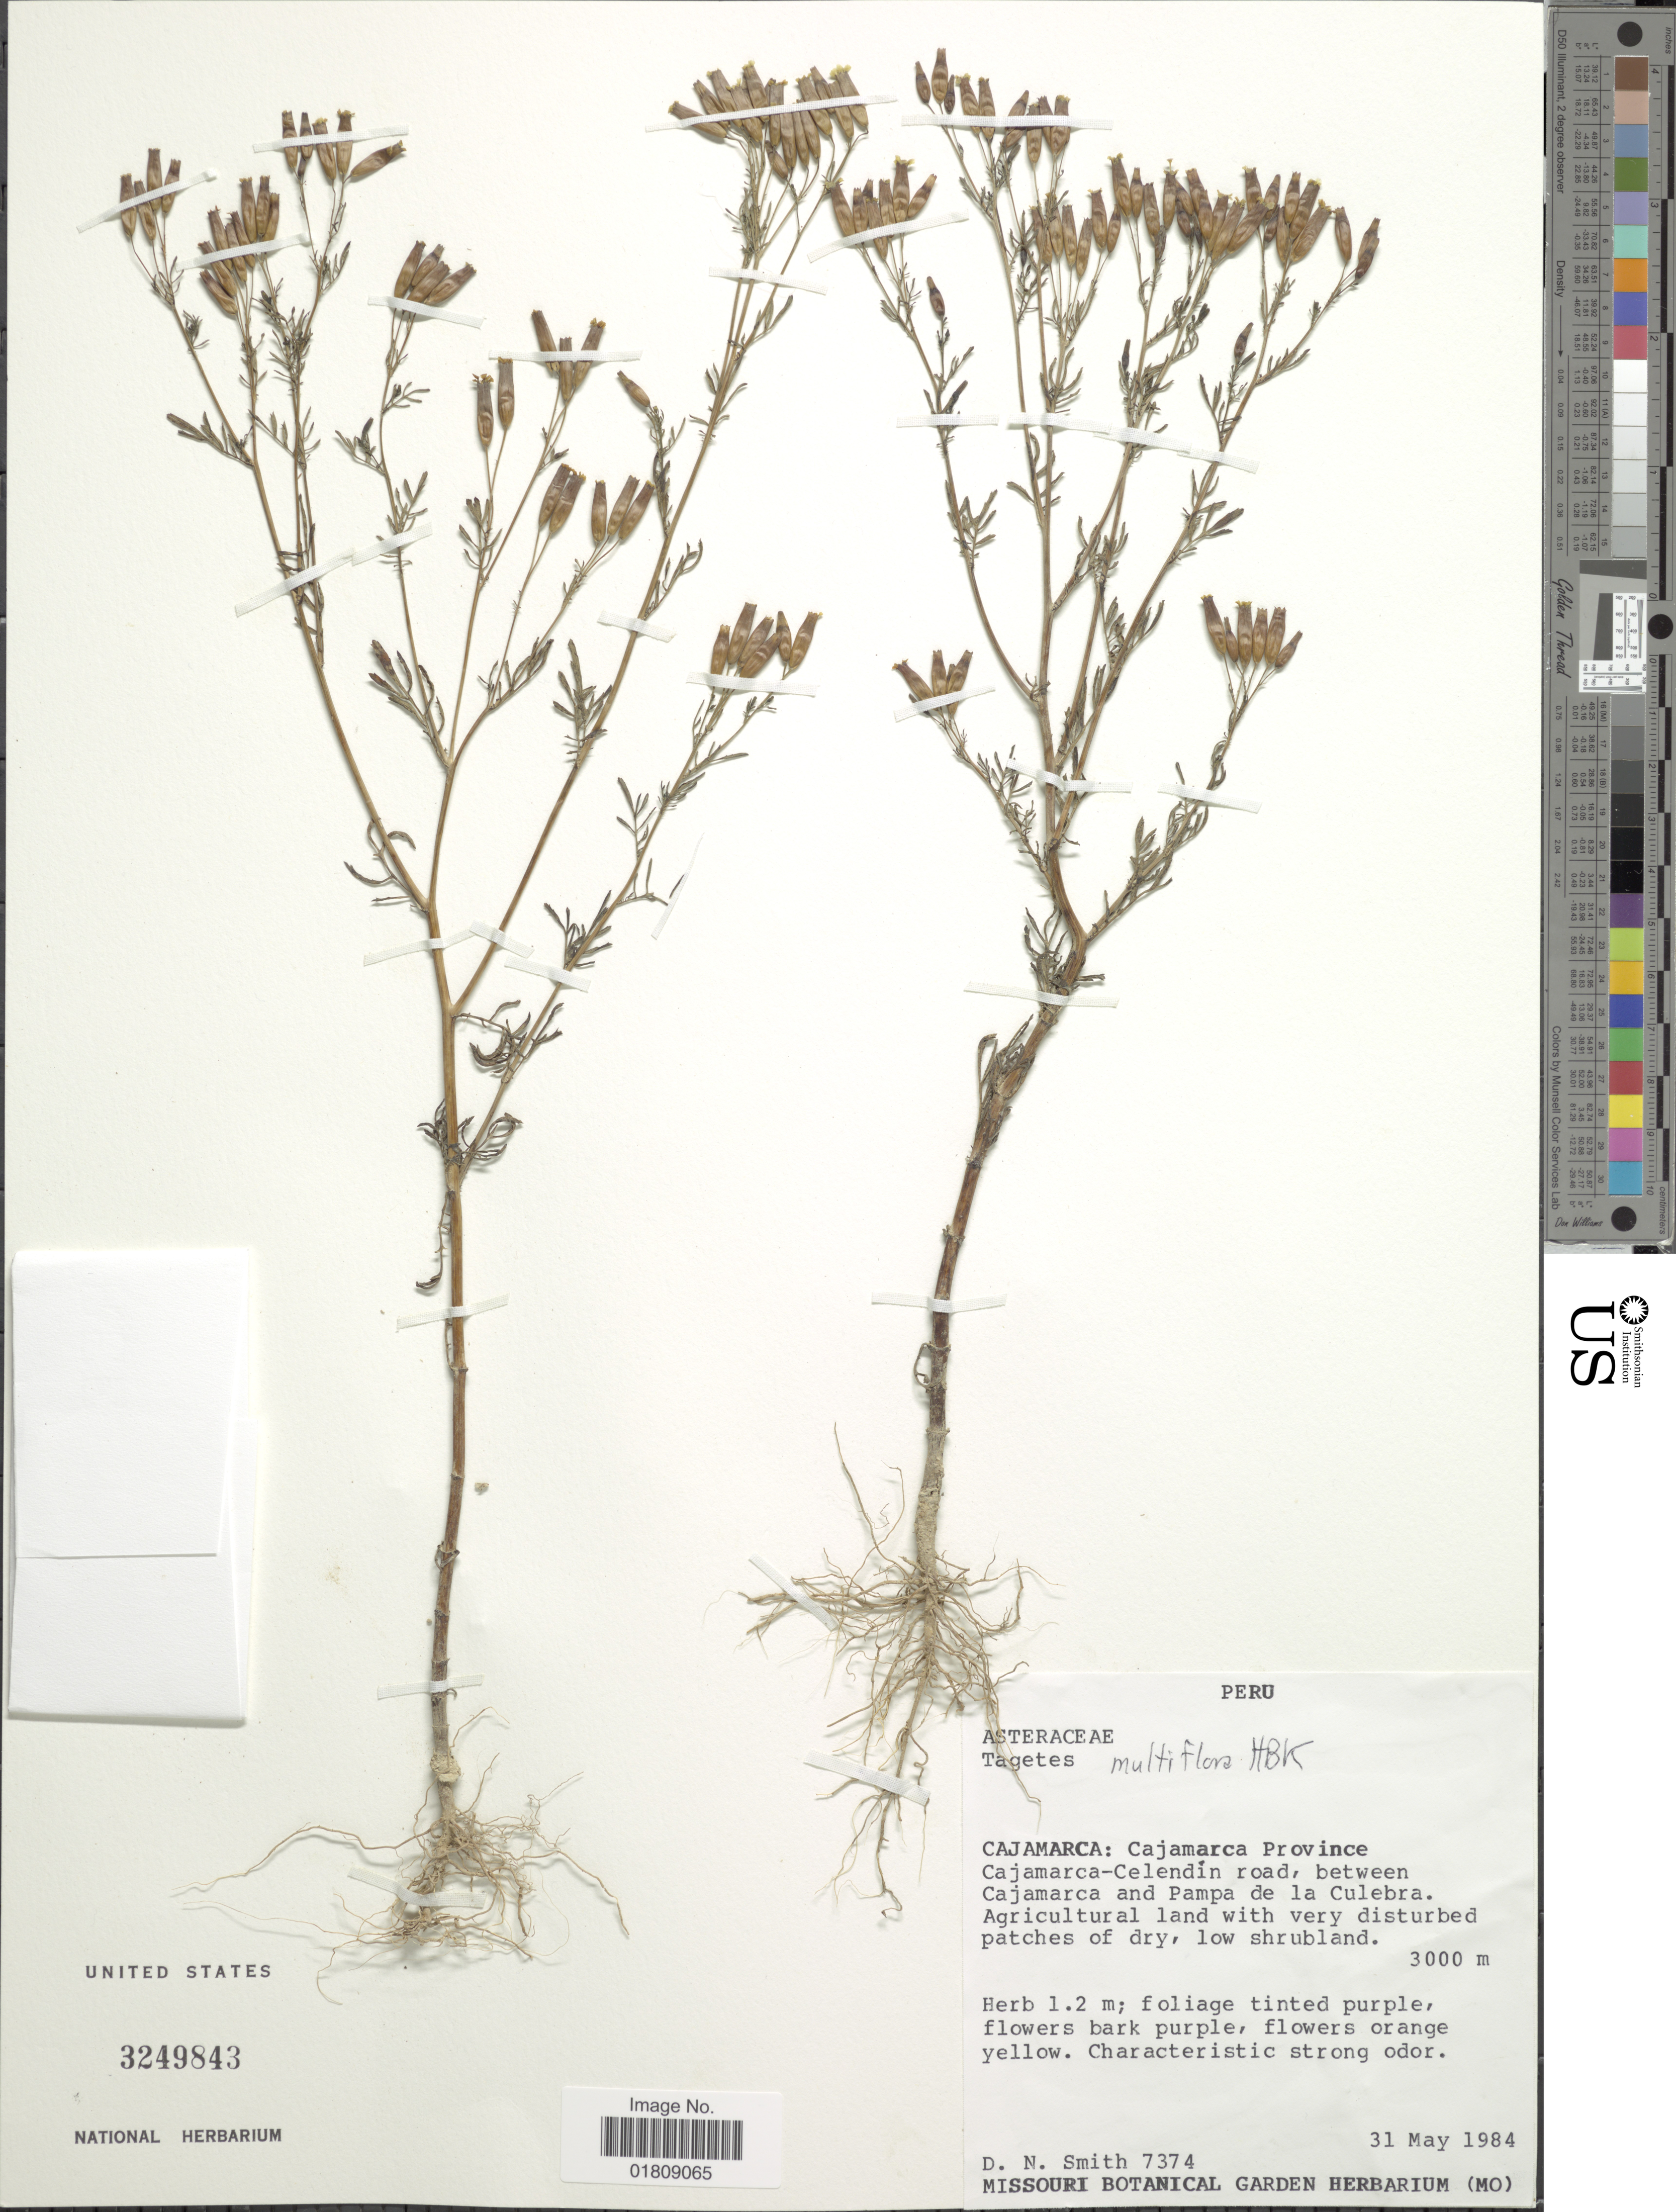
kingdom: Plantae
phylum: Tracheophyta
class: Magnoliopsida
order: Asterales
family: Asteraceae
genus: Tagetes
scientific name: Tagetes multiflora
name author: Kunth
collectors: D. Smith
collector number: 7374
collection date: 1984-05-31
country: Peru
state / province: Cajamarca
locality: Cajamarca Province, Cajamarca-Celendin road, between Cajamarca and Pampa de la Culebra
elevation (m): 3000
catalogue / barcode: US 3249843